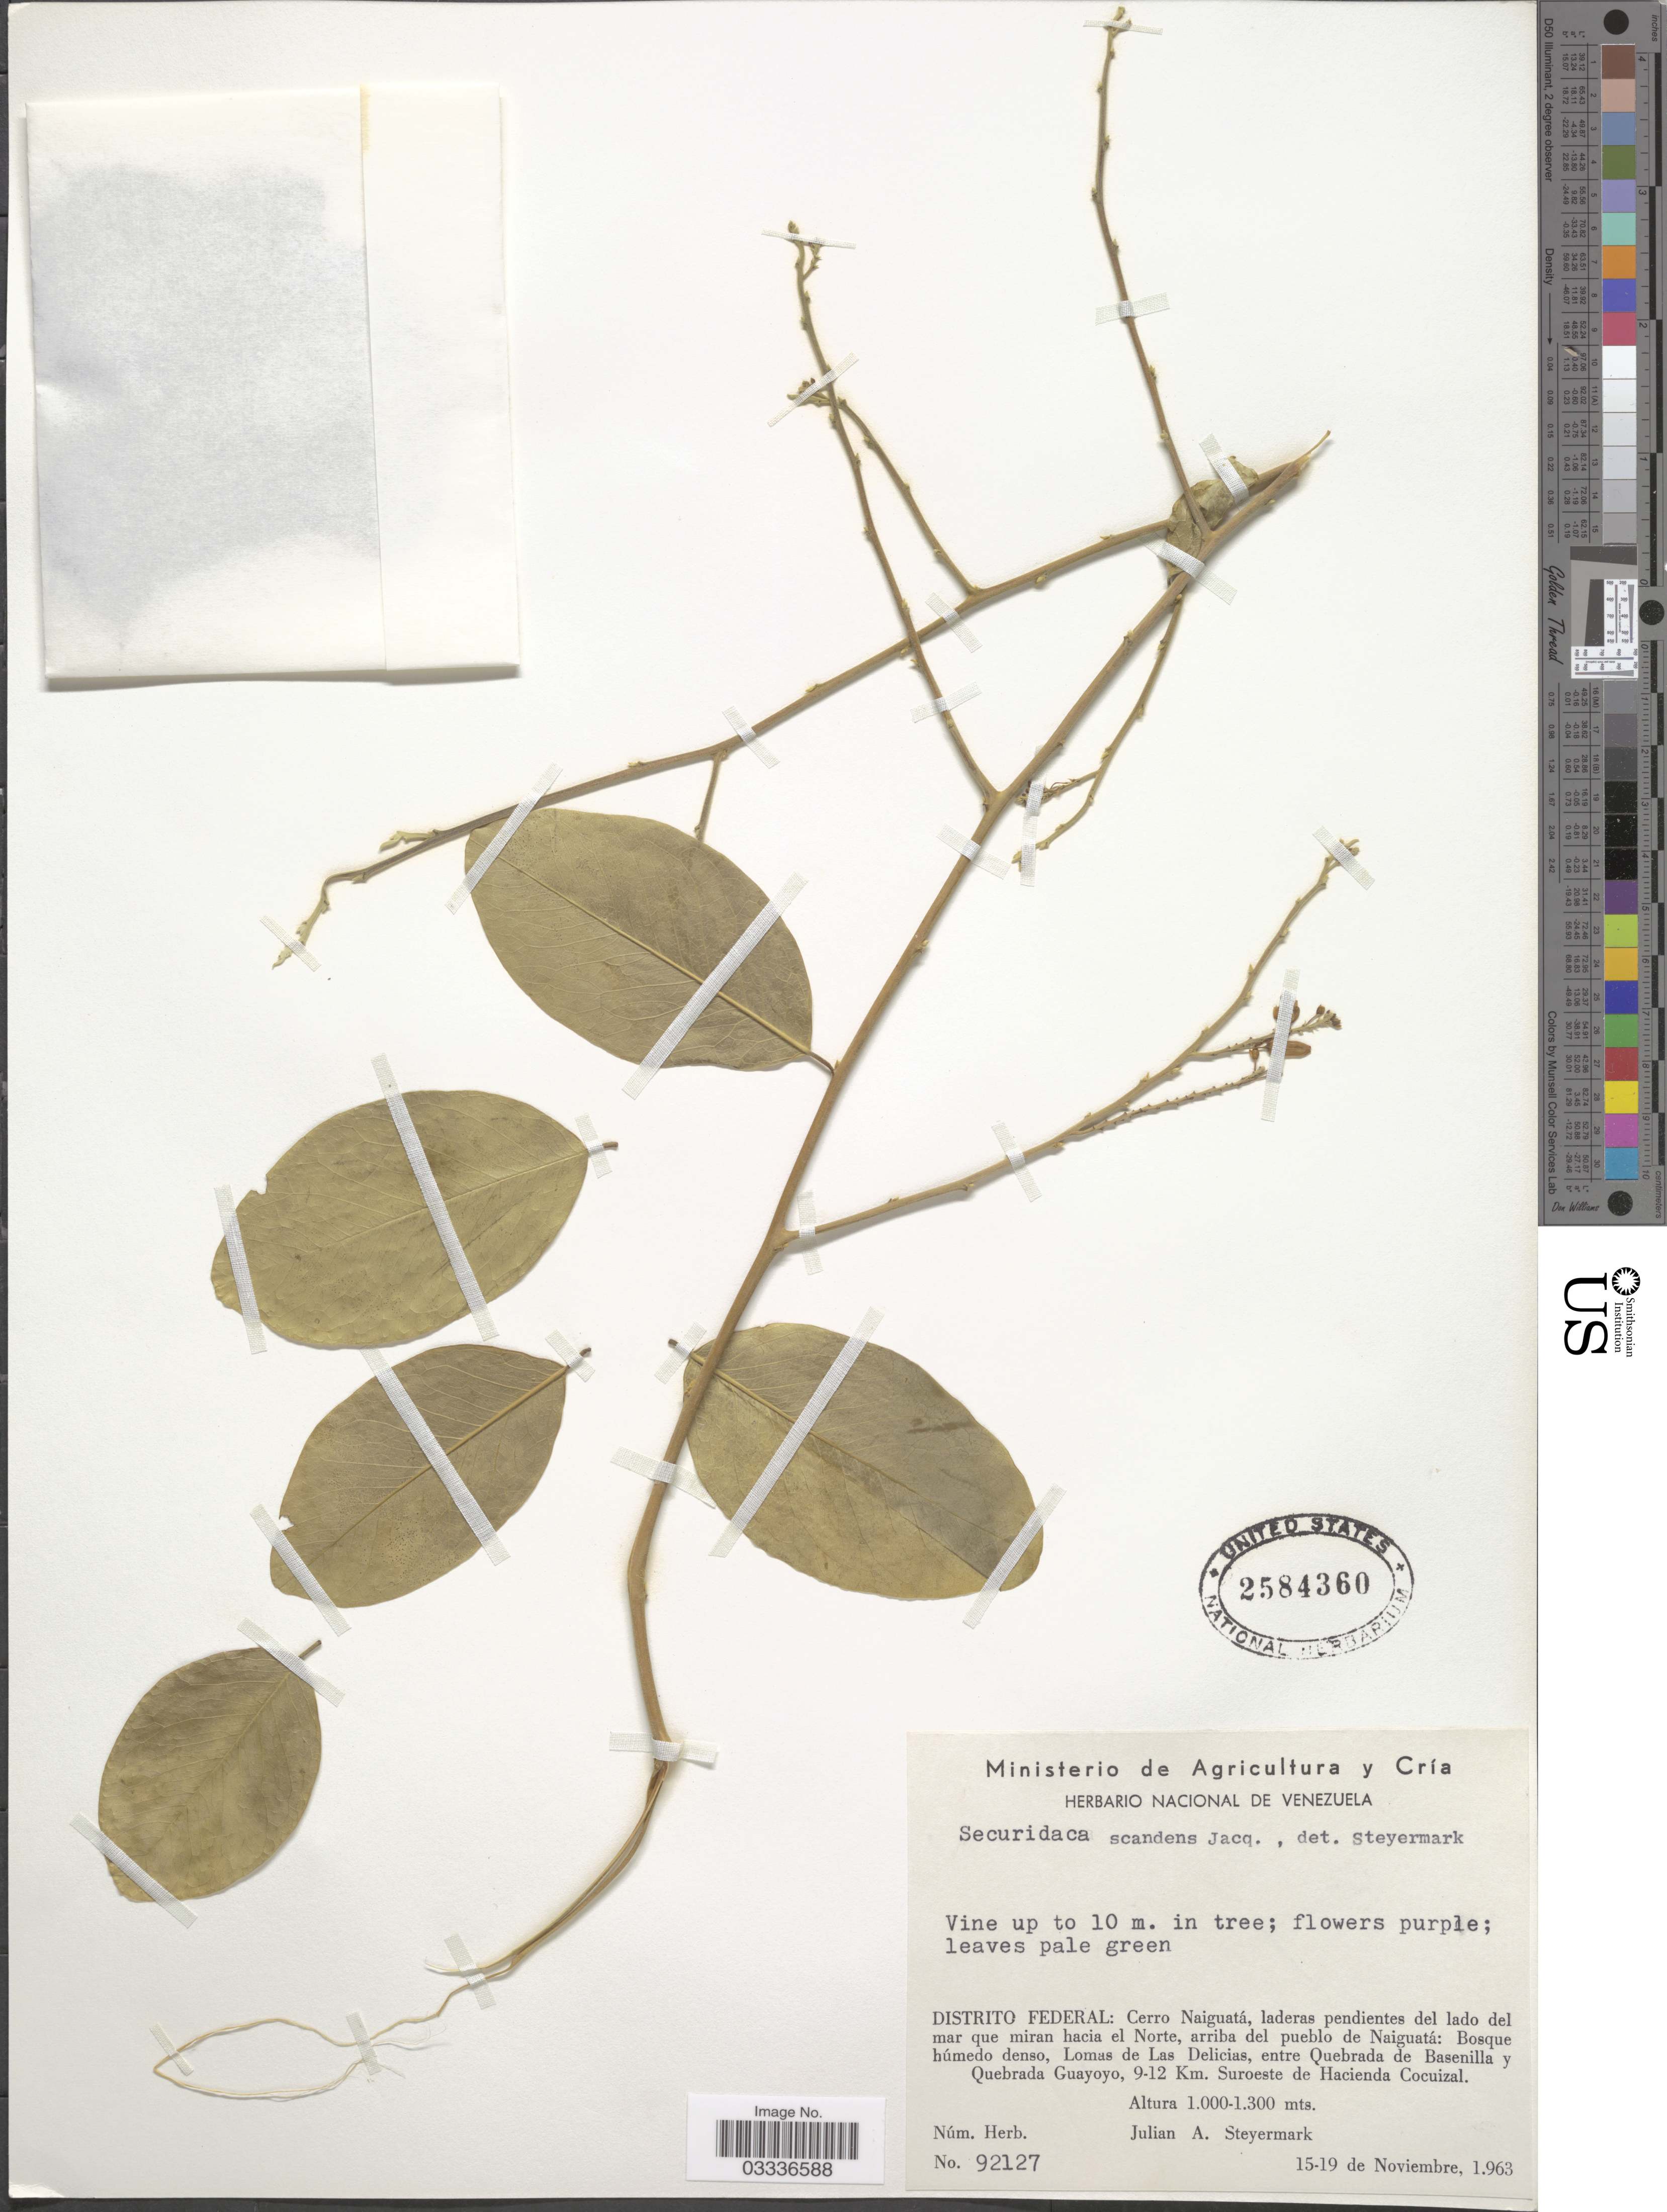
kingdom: Plantae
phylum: Tracheophyta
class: Magnoliopsida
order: Fabales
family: Polygalaceae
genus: Securidaca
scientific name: Securidaca scandens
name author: Jacq.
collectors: J. Steyermark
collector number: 92127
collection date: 1963-11-15/1963-11-19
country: Venezuela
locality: Distrito Federal: Cerro Naiguatá, laderas pendientes del lado del mar que miran hacia el Norte, arriba del pueblo de Naiguatá: Bosque húmedo denso, Lomas de Las Delicias, entre Quebrada de Basenilla y Quebrada Guayoyo, 9-12 Km. suroeste de Hacienda Cocuizal.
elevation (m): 1000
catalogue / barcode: US 2584360